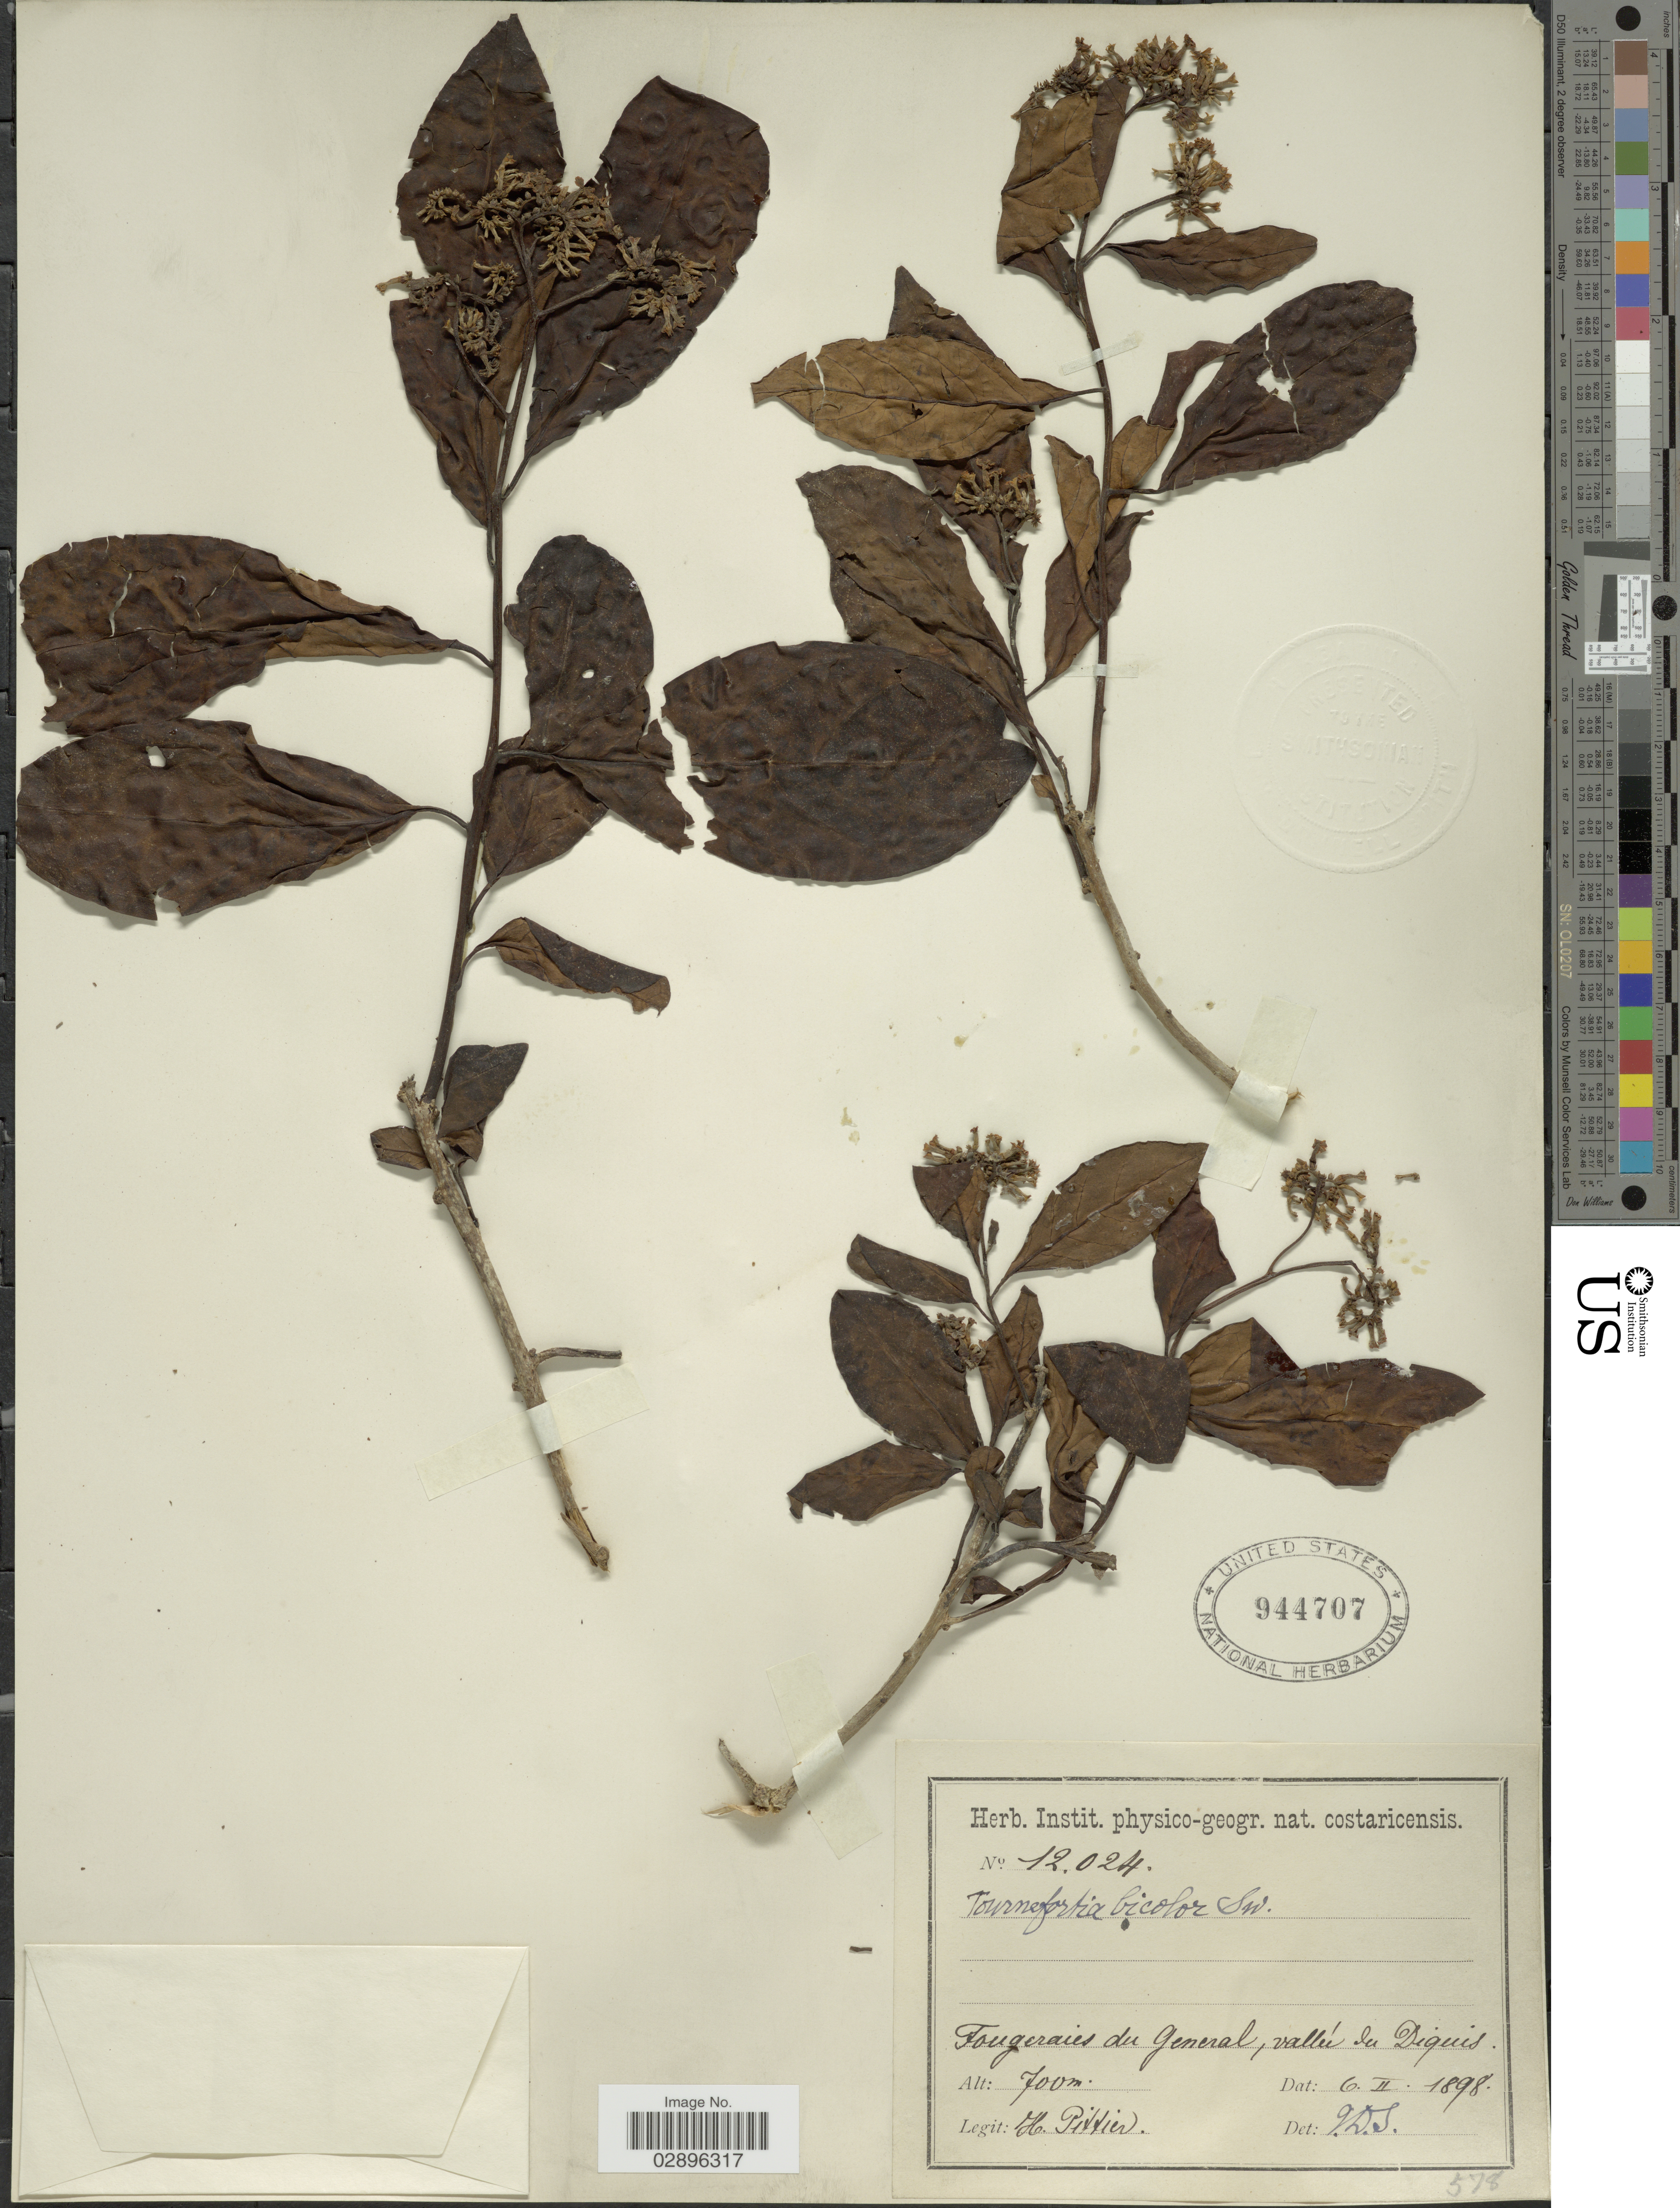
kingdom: Plantae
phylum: Tracheophyta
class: Magnoliopsida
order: Boraginales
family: Heliotropiaceae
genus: Tournefortia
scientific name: Tournefortia bicolor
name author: Sw.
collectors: H. F. Pittier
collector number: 12024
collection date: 1898-02-06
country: Costa Rica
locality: Fougeraies du General, vallée du Diquis.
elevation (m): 700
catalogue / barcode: US 944707